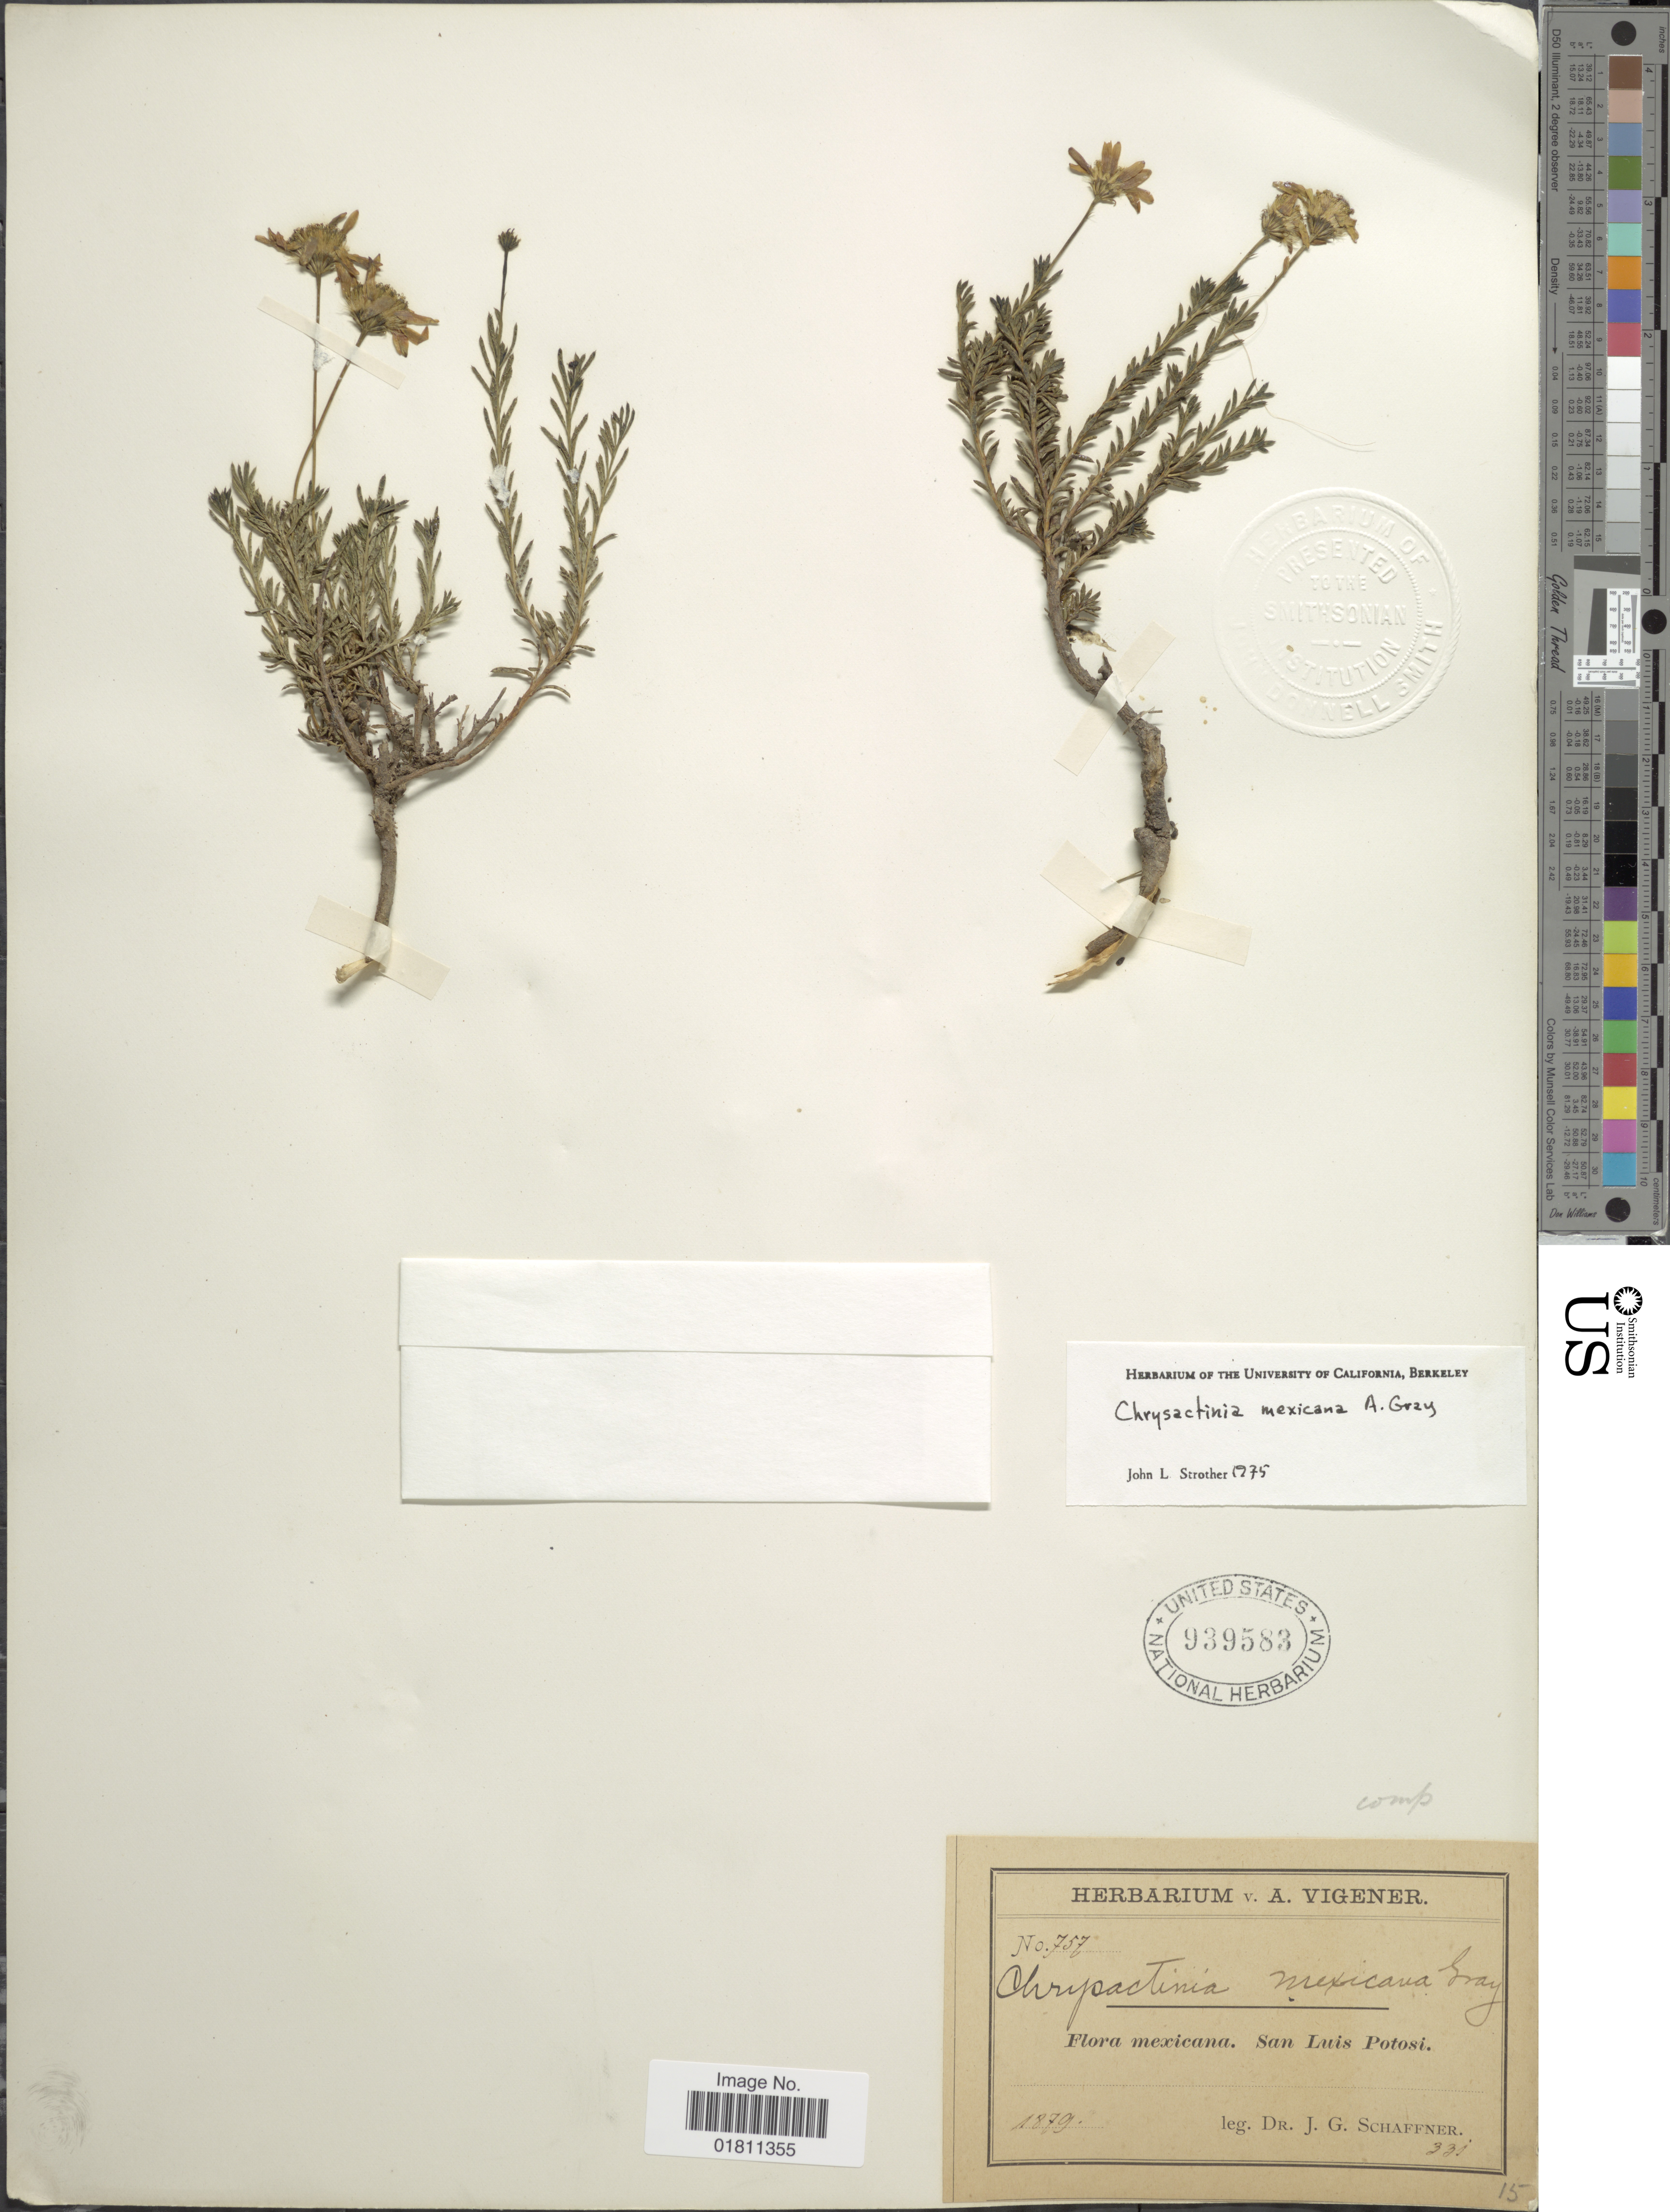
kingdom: Plantae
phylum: Tracheophyta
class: Magnoliopsida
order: Asterales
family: Asteraceae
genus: Chrysactinia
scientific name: Chrysactinia mexicana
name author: A. Gray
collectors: J. G. Schaffner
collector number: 757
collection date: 1879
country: Mexico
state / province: San Luis Potosí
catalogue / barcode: US 939583